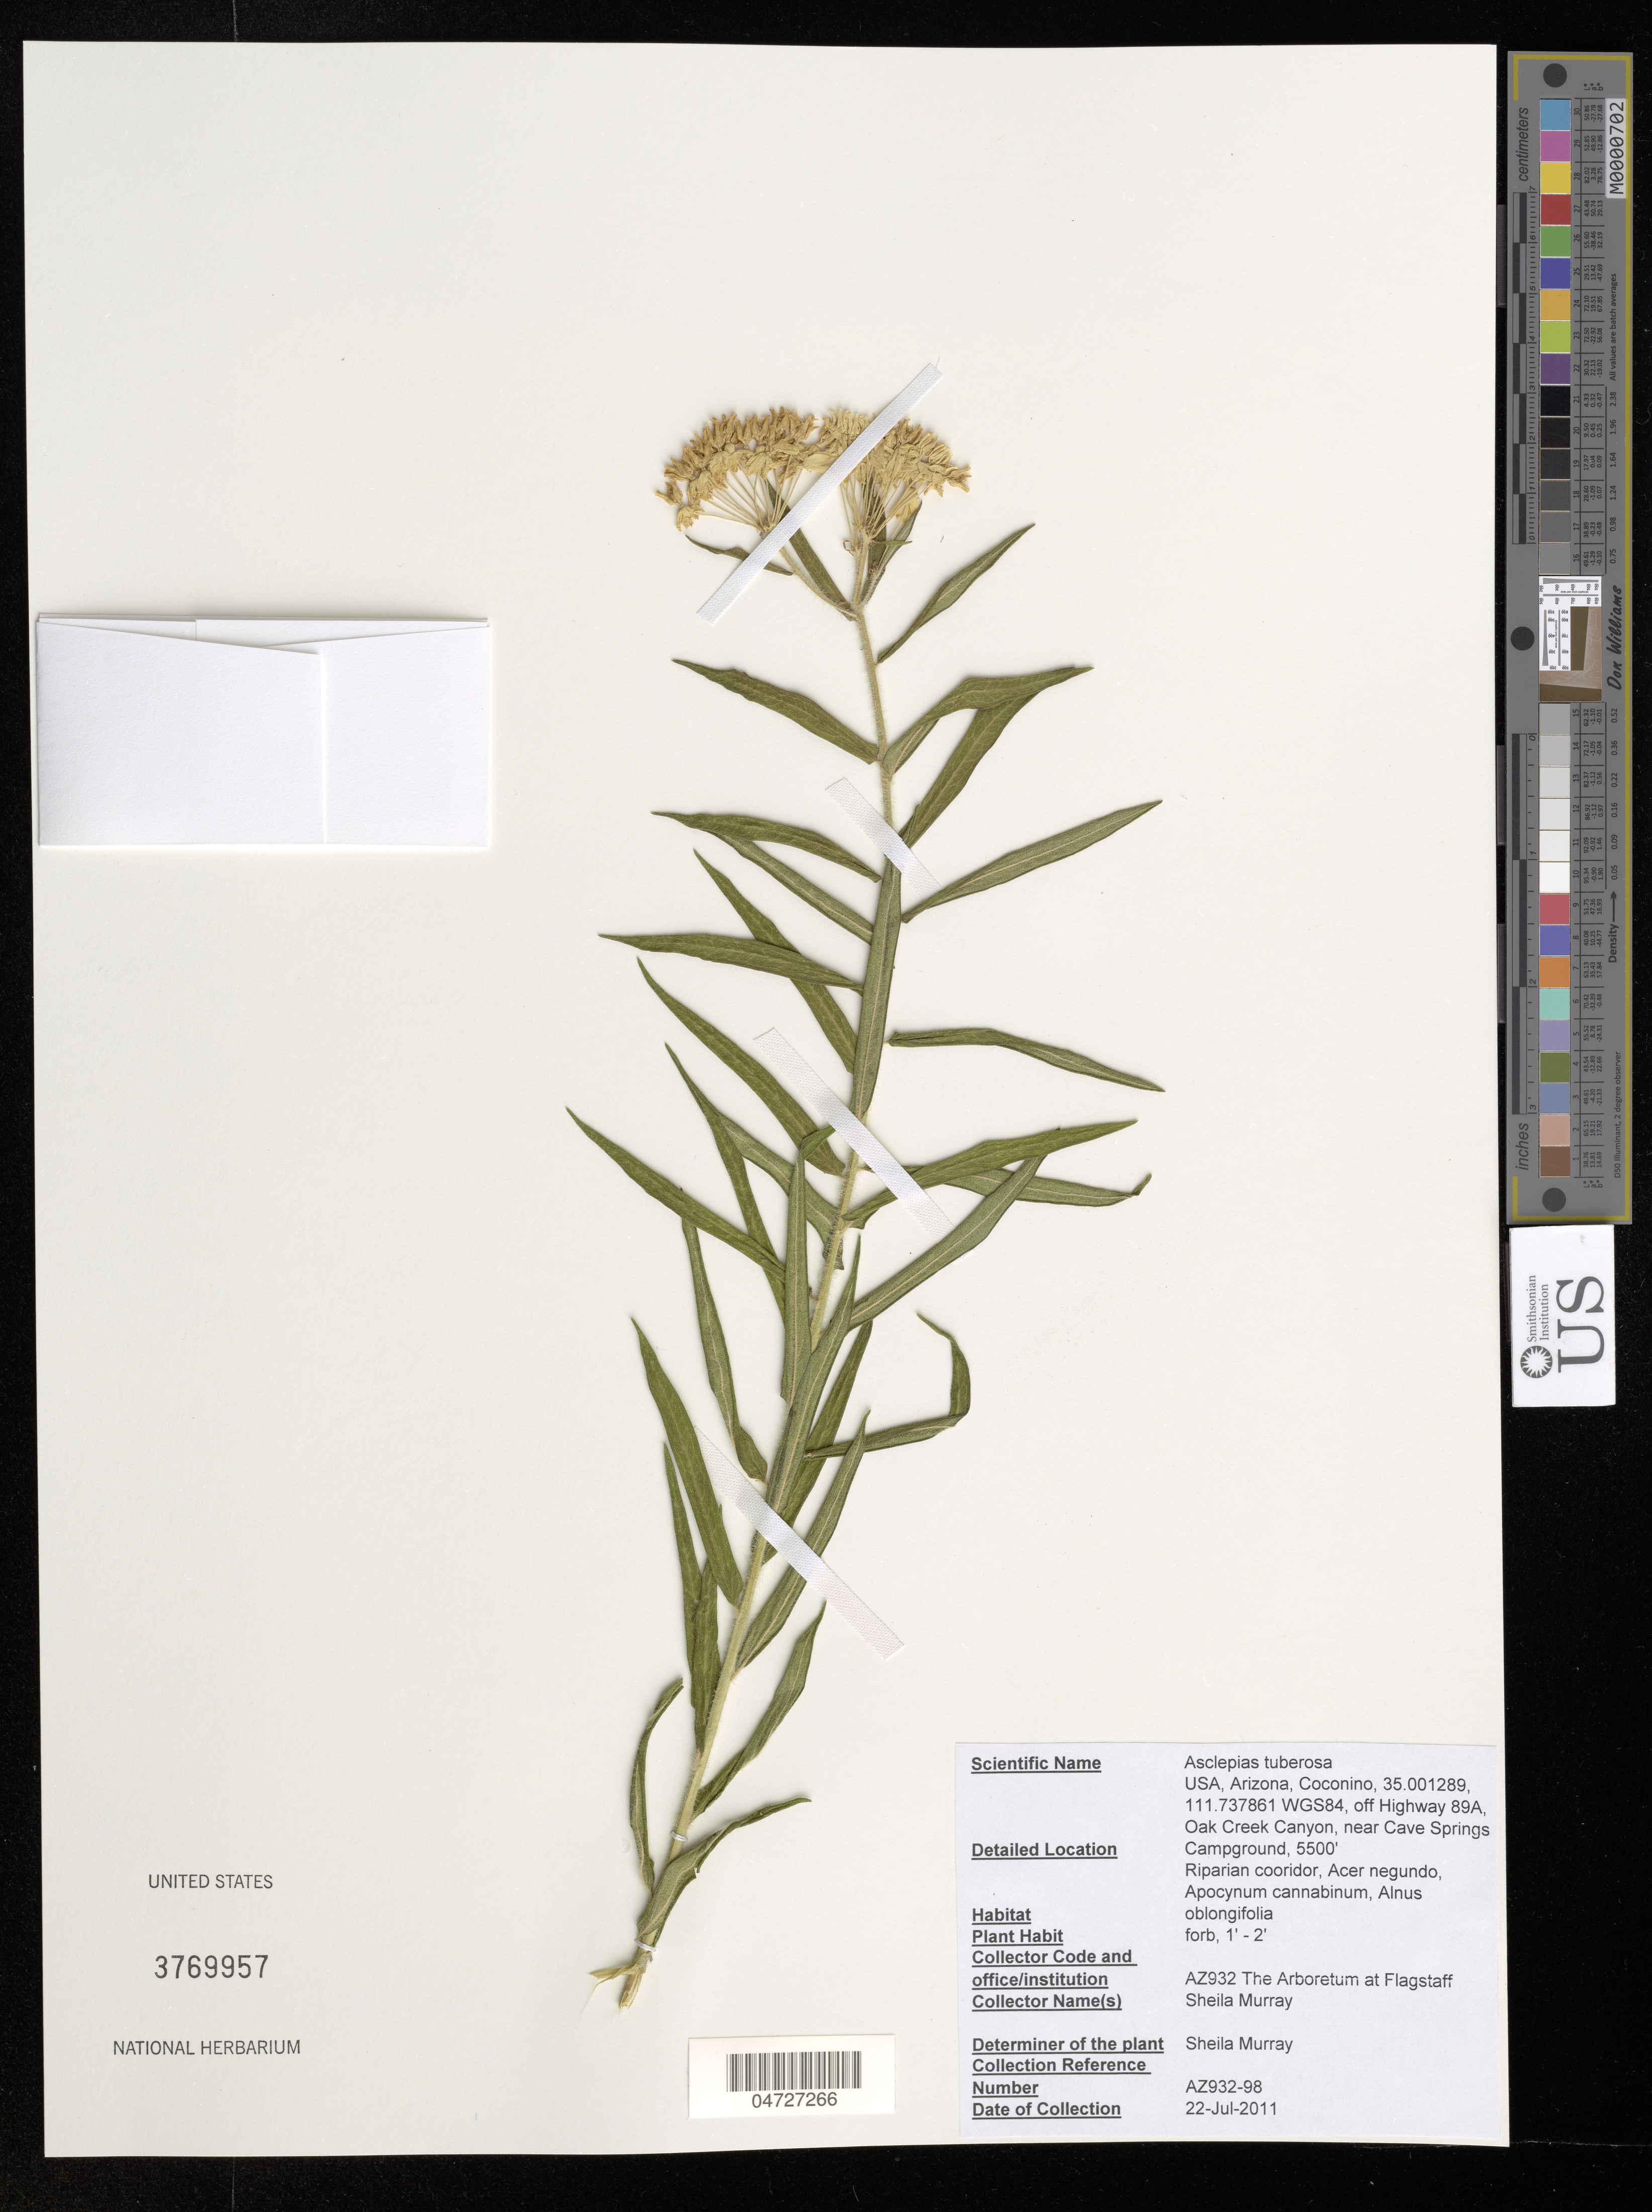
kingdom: Plantae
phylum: Tracheophyta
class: Magnoliopsida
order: Gentianales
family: Apocynaceae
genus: Asclepias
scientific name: Asclepias tuberosa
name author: L.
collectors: S. Murray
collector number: AZ932-98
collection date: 2011-07-22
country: United States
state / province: Arizona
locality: Coconino, off Highway 89A, Oak Creek Canyon, near Cave Springs Campground.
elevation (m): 1676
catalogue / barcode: US 3769957